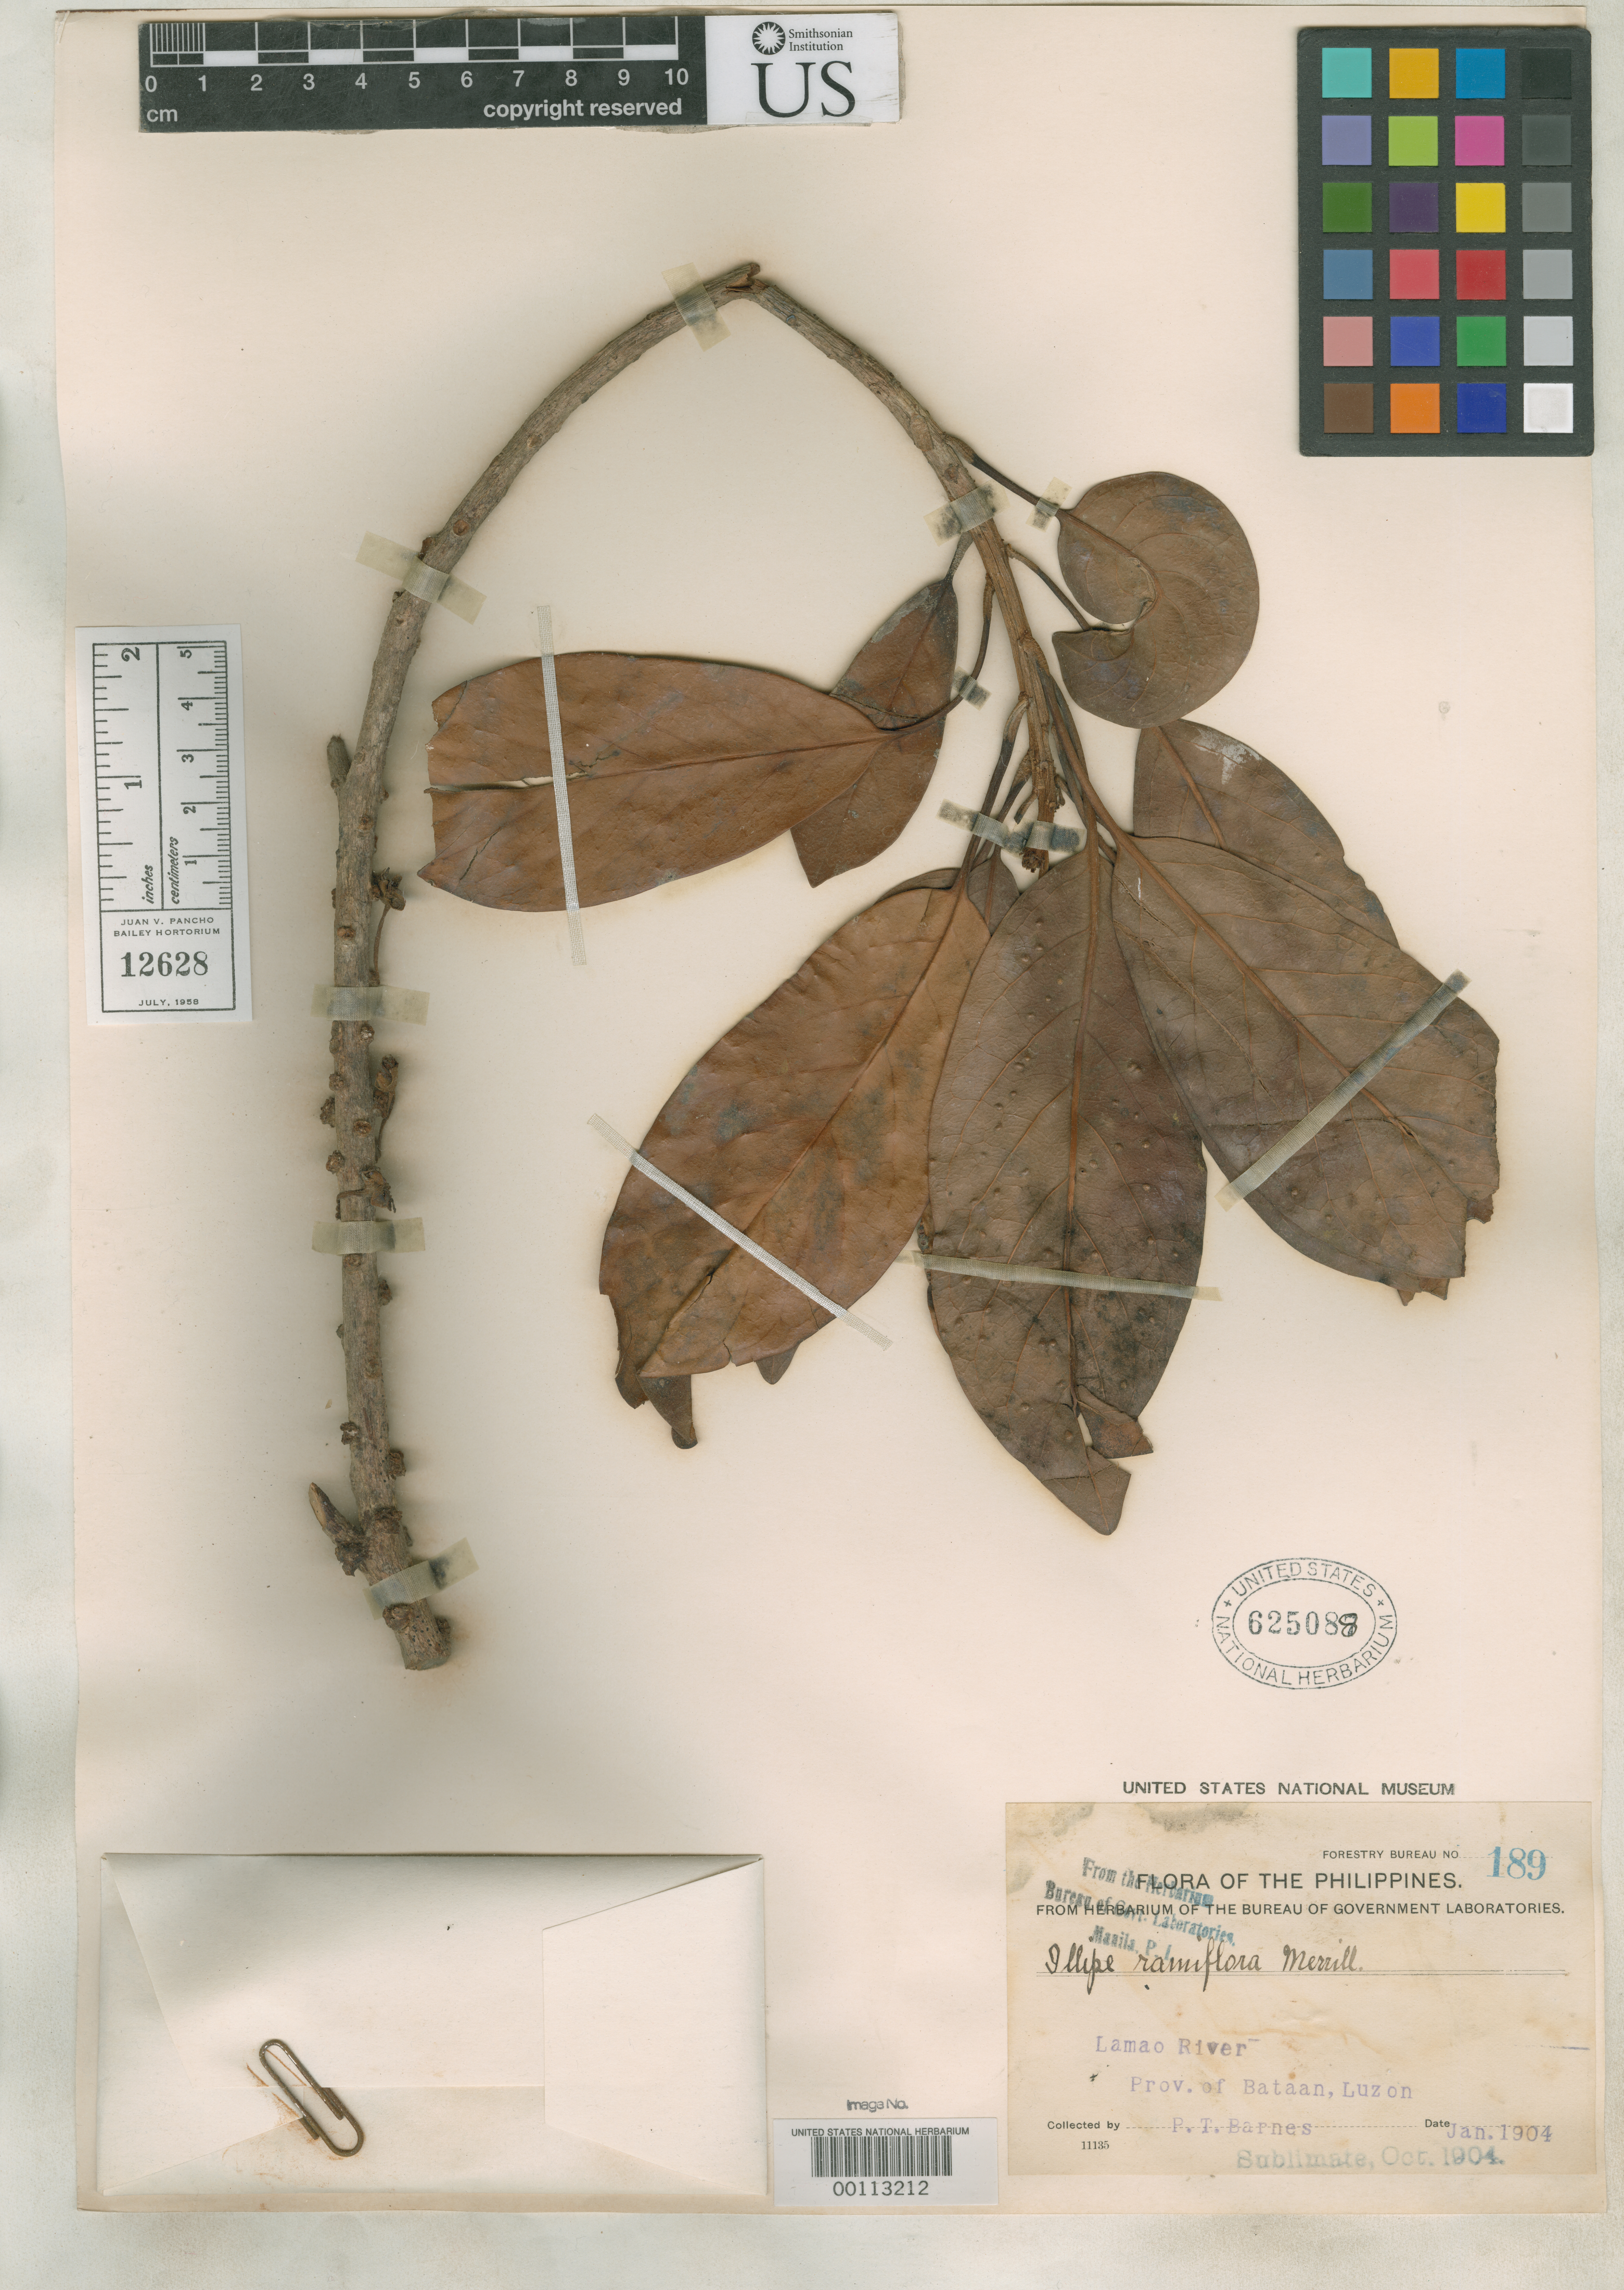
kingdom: Plantae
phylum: Tracheophyta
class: Magnoliopsida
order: Ericales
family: Sapotaceae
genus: Illipe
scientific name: Illipe ramiflora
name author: Merr.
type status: Isotype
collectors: P. Barnes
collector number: Bur. Sci. 189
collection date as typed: Jan 1904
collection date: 1904-01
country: Philippines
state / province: Central Luzon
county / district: Bataan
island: Luzon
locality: Lamao.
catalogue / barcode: US 625088